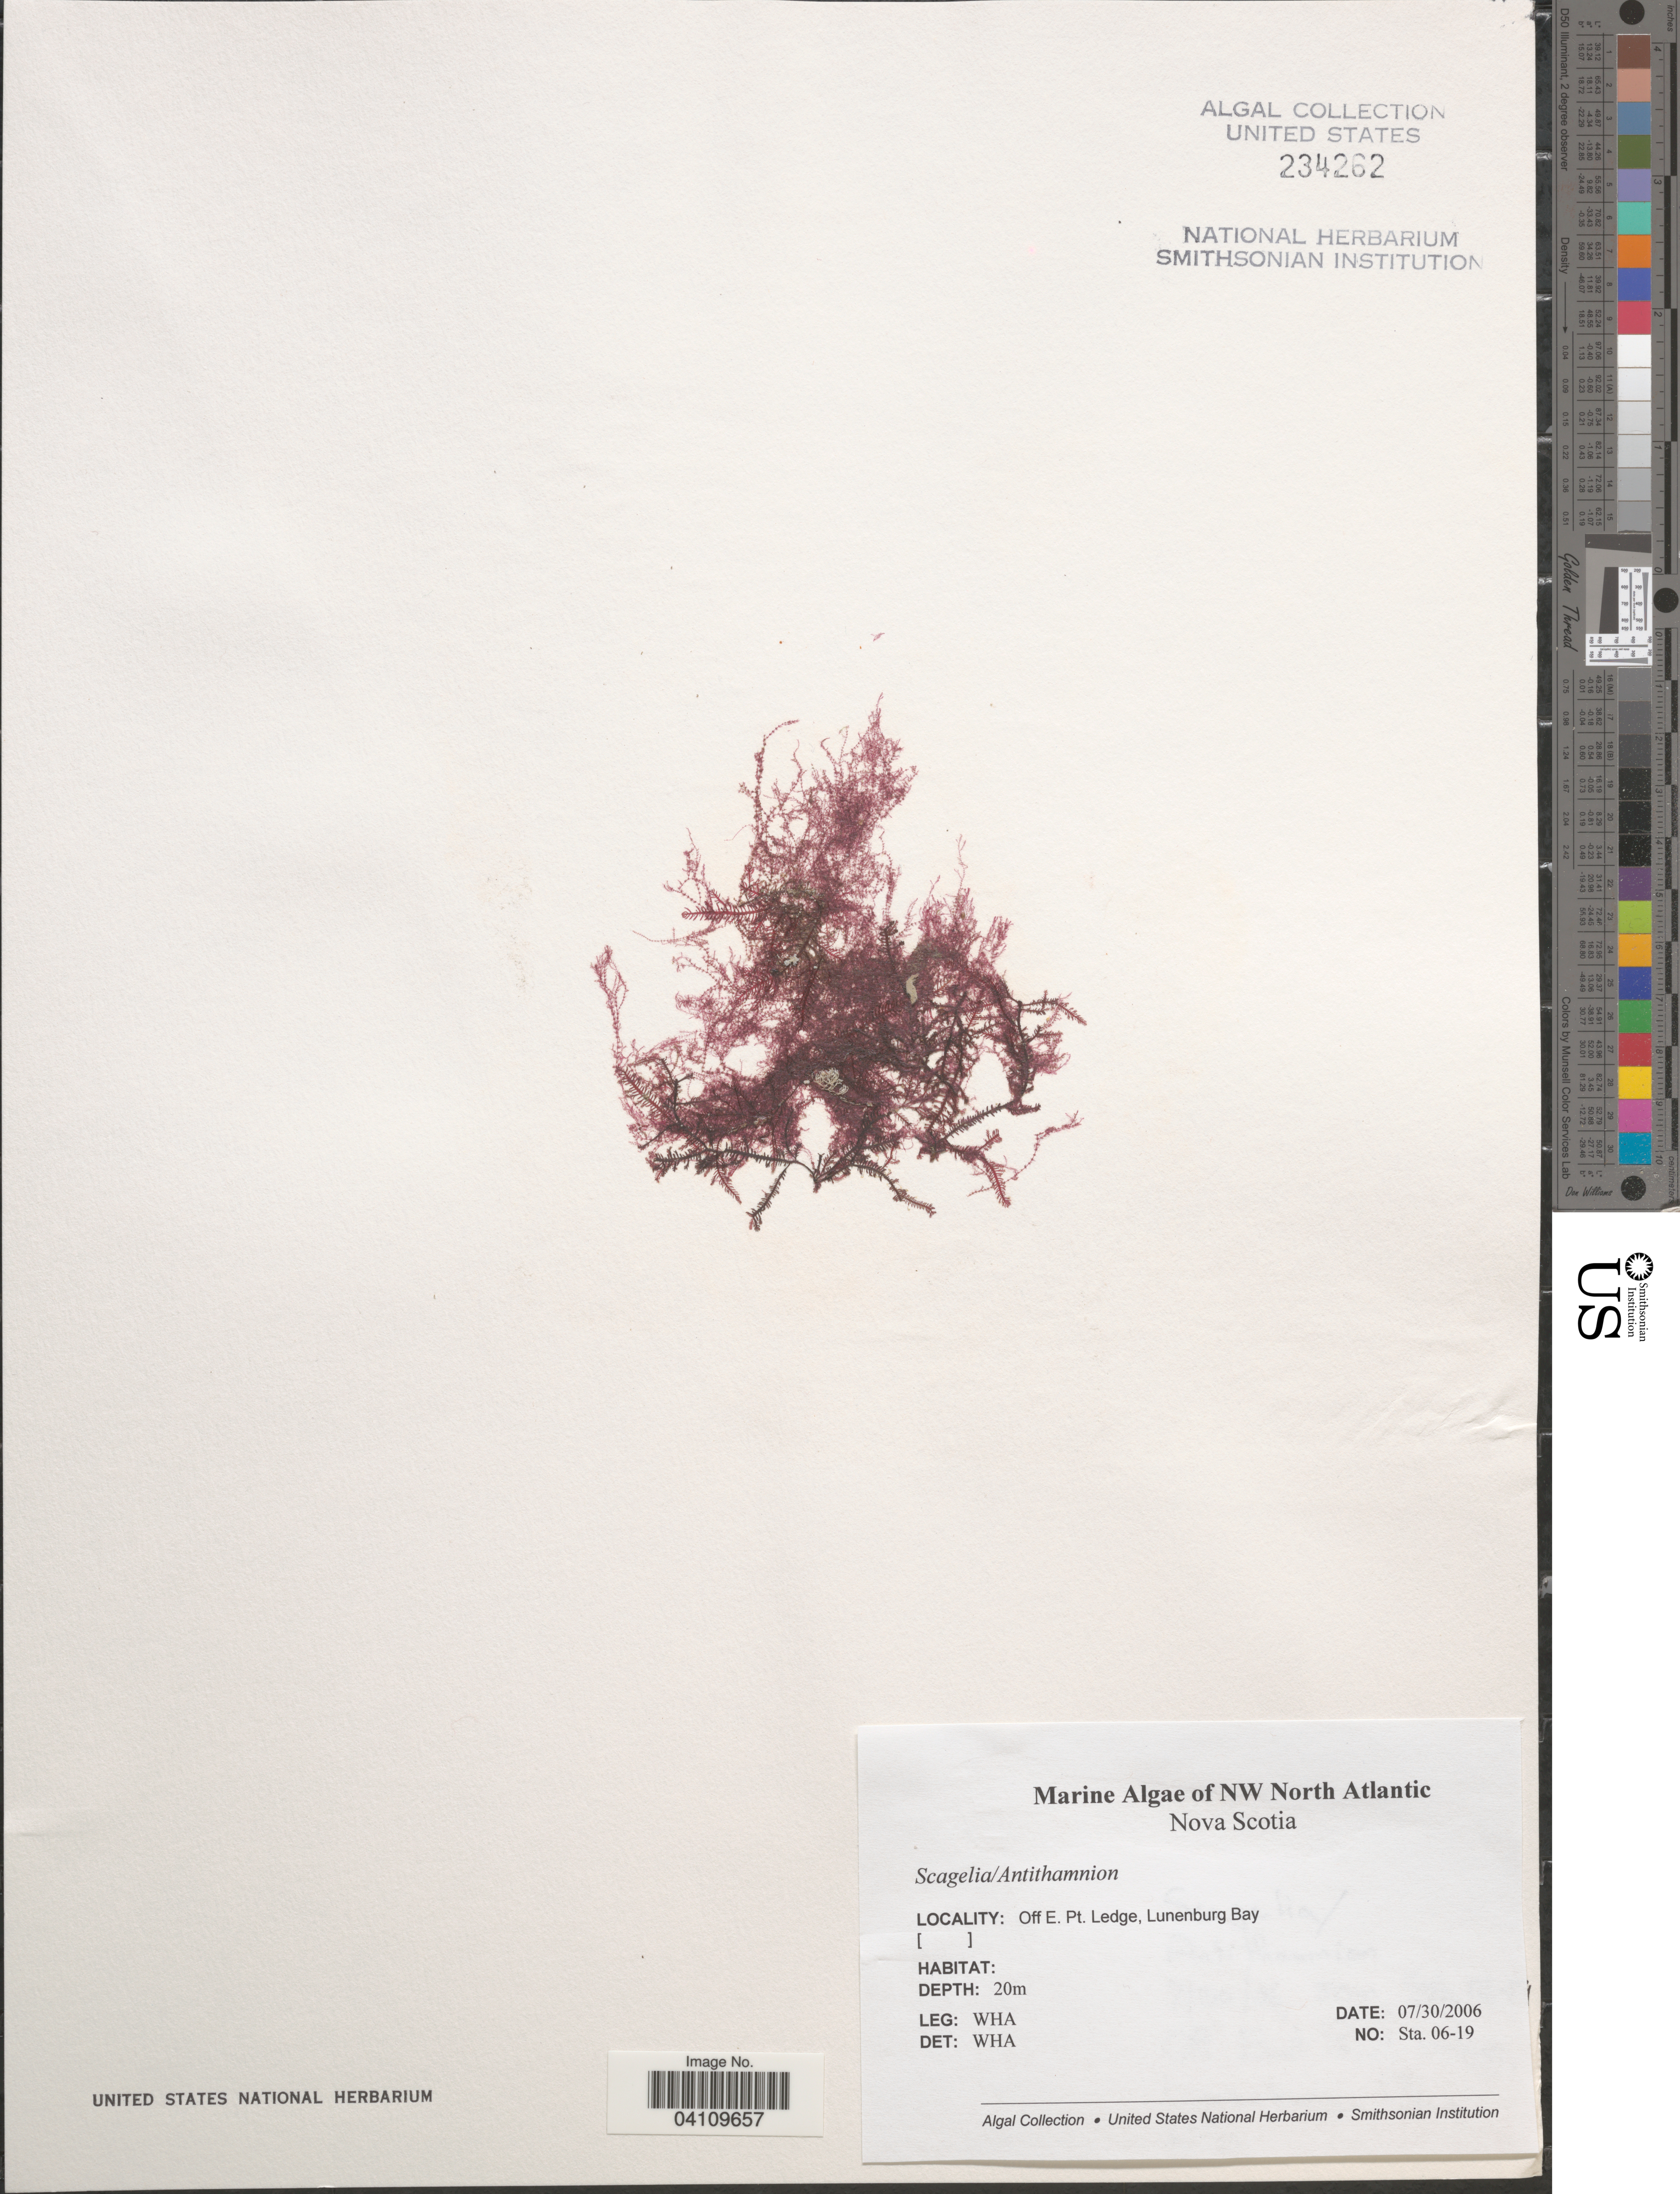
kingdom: Plantae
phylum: Rhodophyta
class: Florideophyceae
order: Ceramiales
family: Ceramiaceae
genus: Scagelia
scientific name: Scagelia sp.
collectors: W. H. Adey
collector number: Sta. 06-19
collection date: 2006-07-30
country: Canada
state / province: Nova Scotia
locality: NW North Atlantic. Off E. Pt. Ledge, Lunenburg Bay.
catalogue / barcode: US 234262